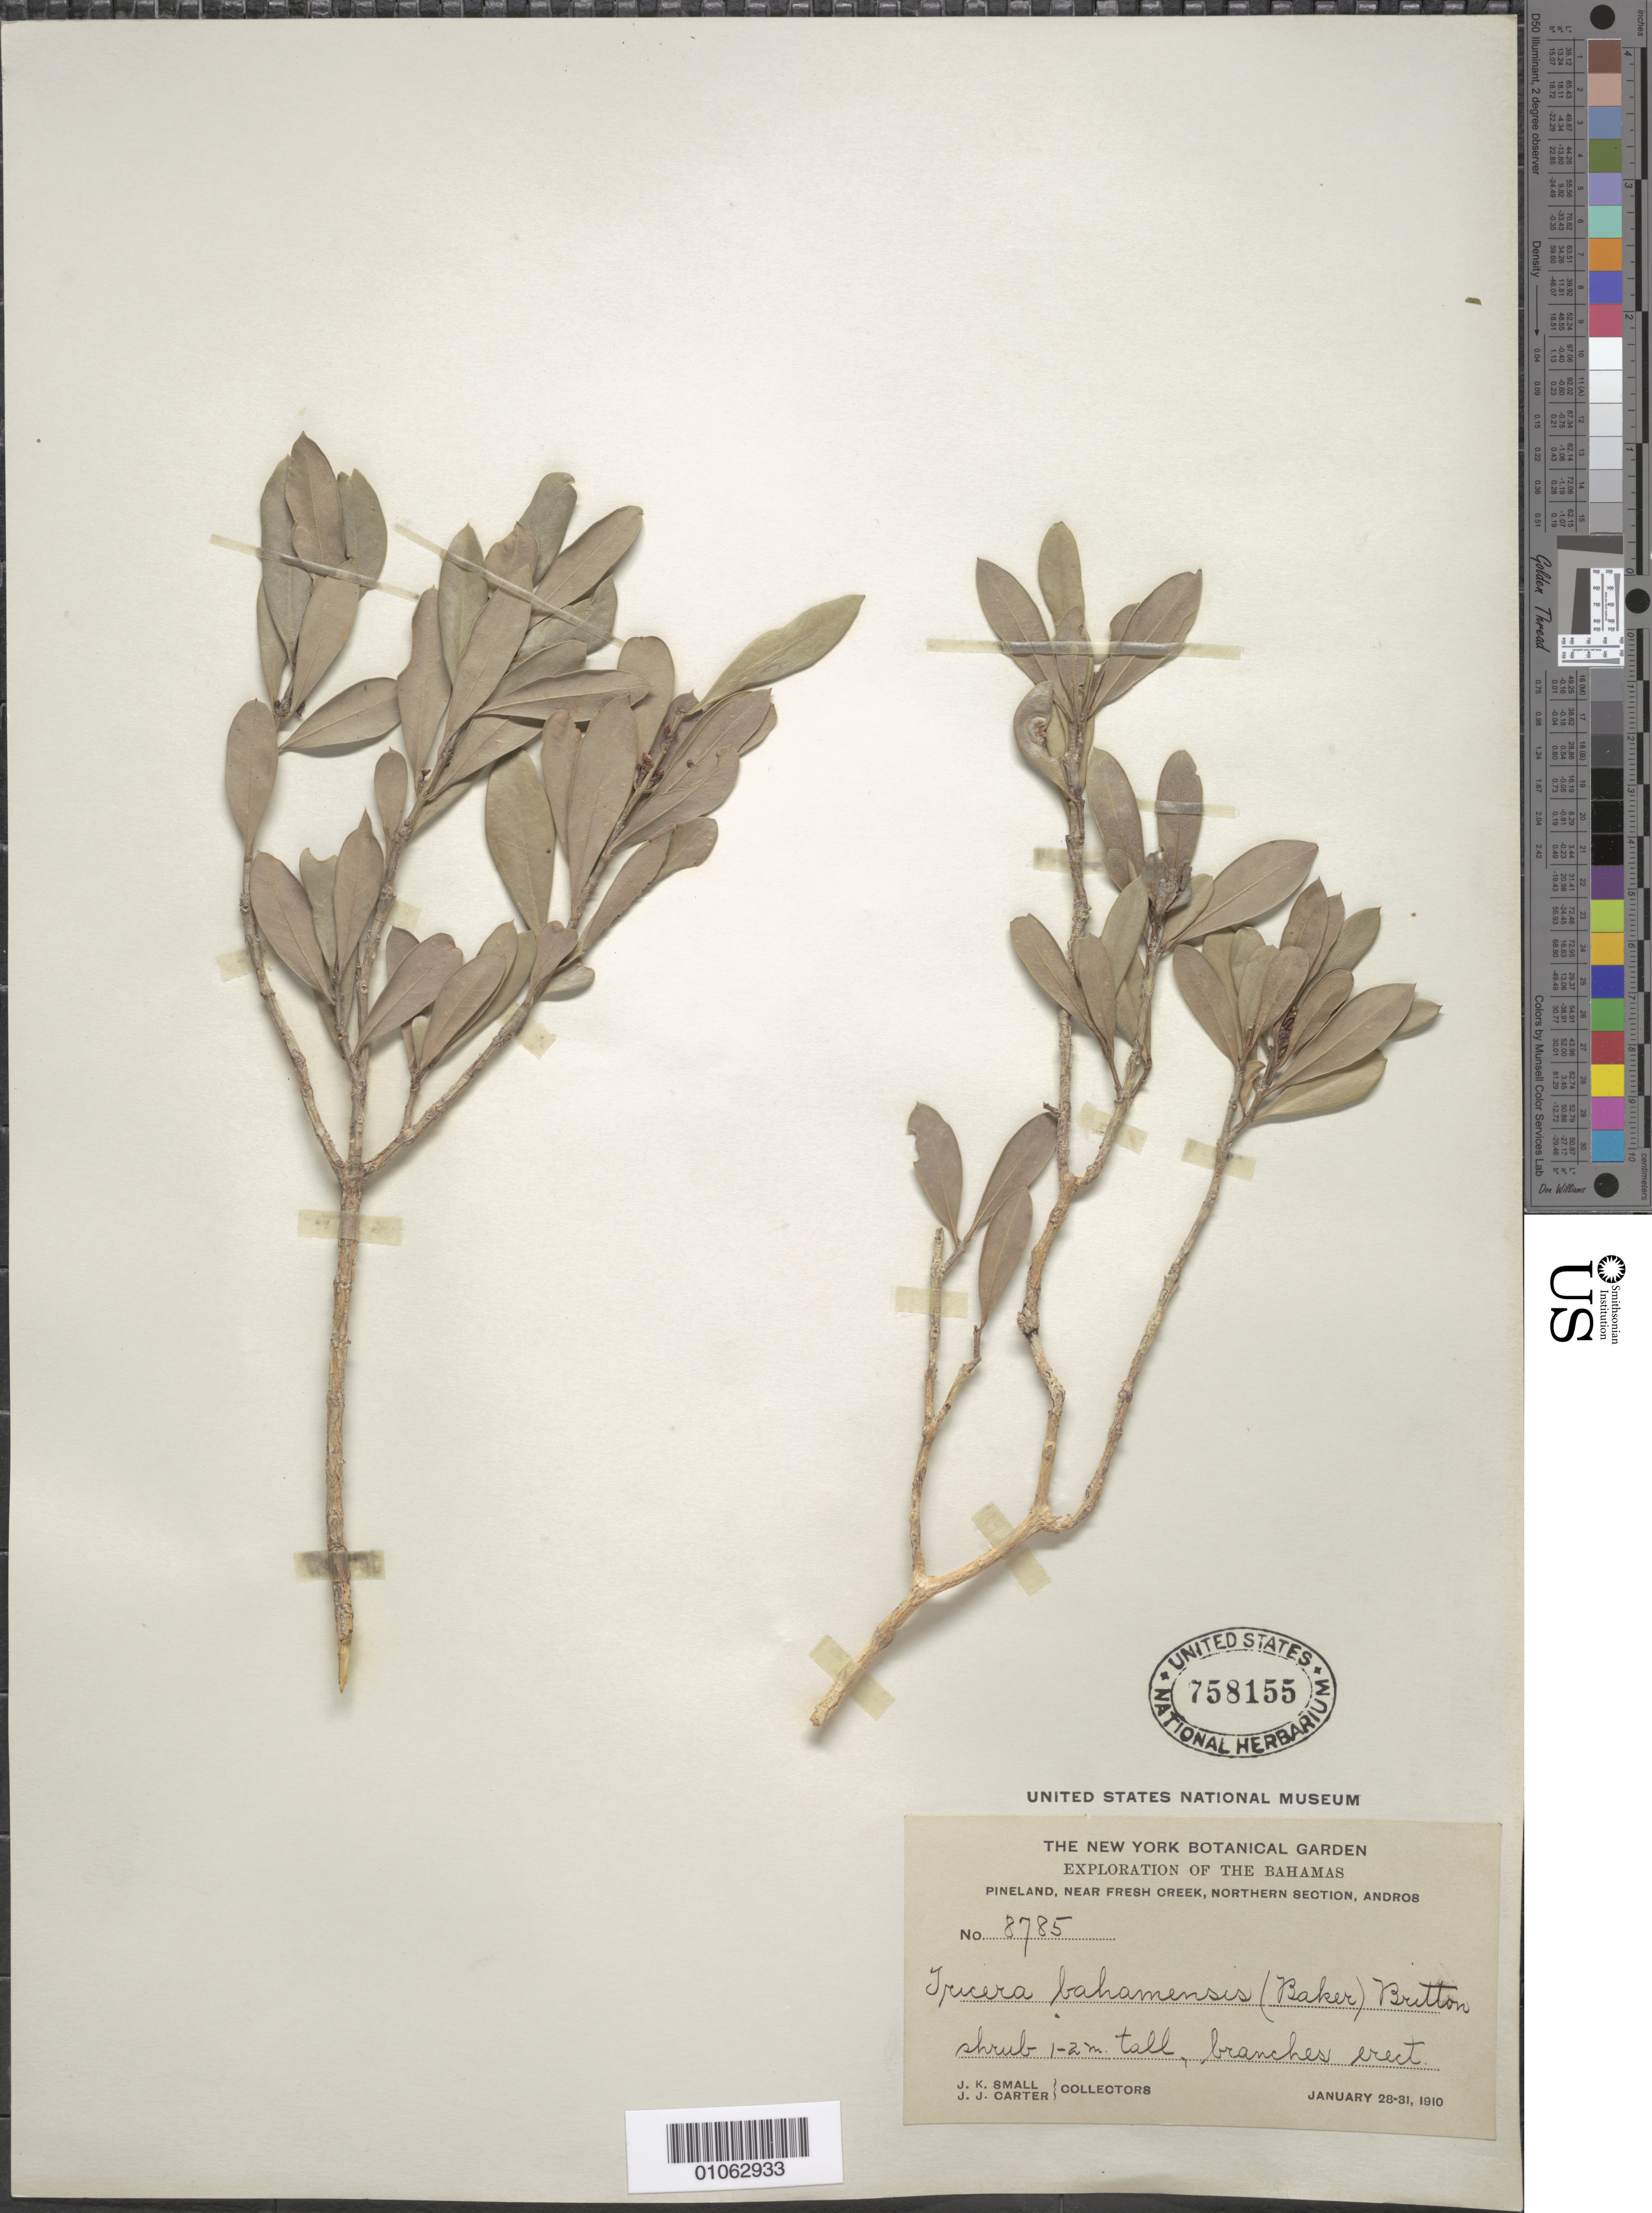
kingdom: Plantae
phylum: Tracheophyta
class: Magnoliopsida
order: Buxales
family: Buxaceae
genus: Buxus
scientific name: Buxus bahamensis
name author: Baker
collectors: J. K. Small & J. J. Carter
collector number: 8785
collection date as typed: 28 Jan 1910 to 31 Jan 1910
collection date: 1910-01-28/1910-01-31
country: Bahamas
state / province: North Andros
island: Andros I.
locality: Pineland, near fresh Creek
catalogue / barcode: US 758155